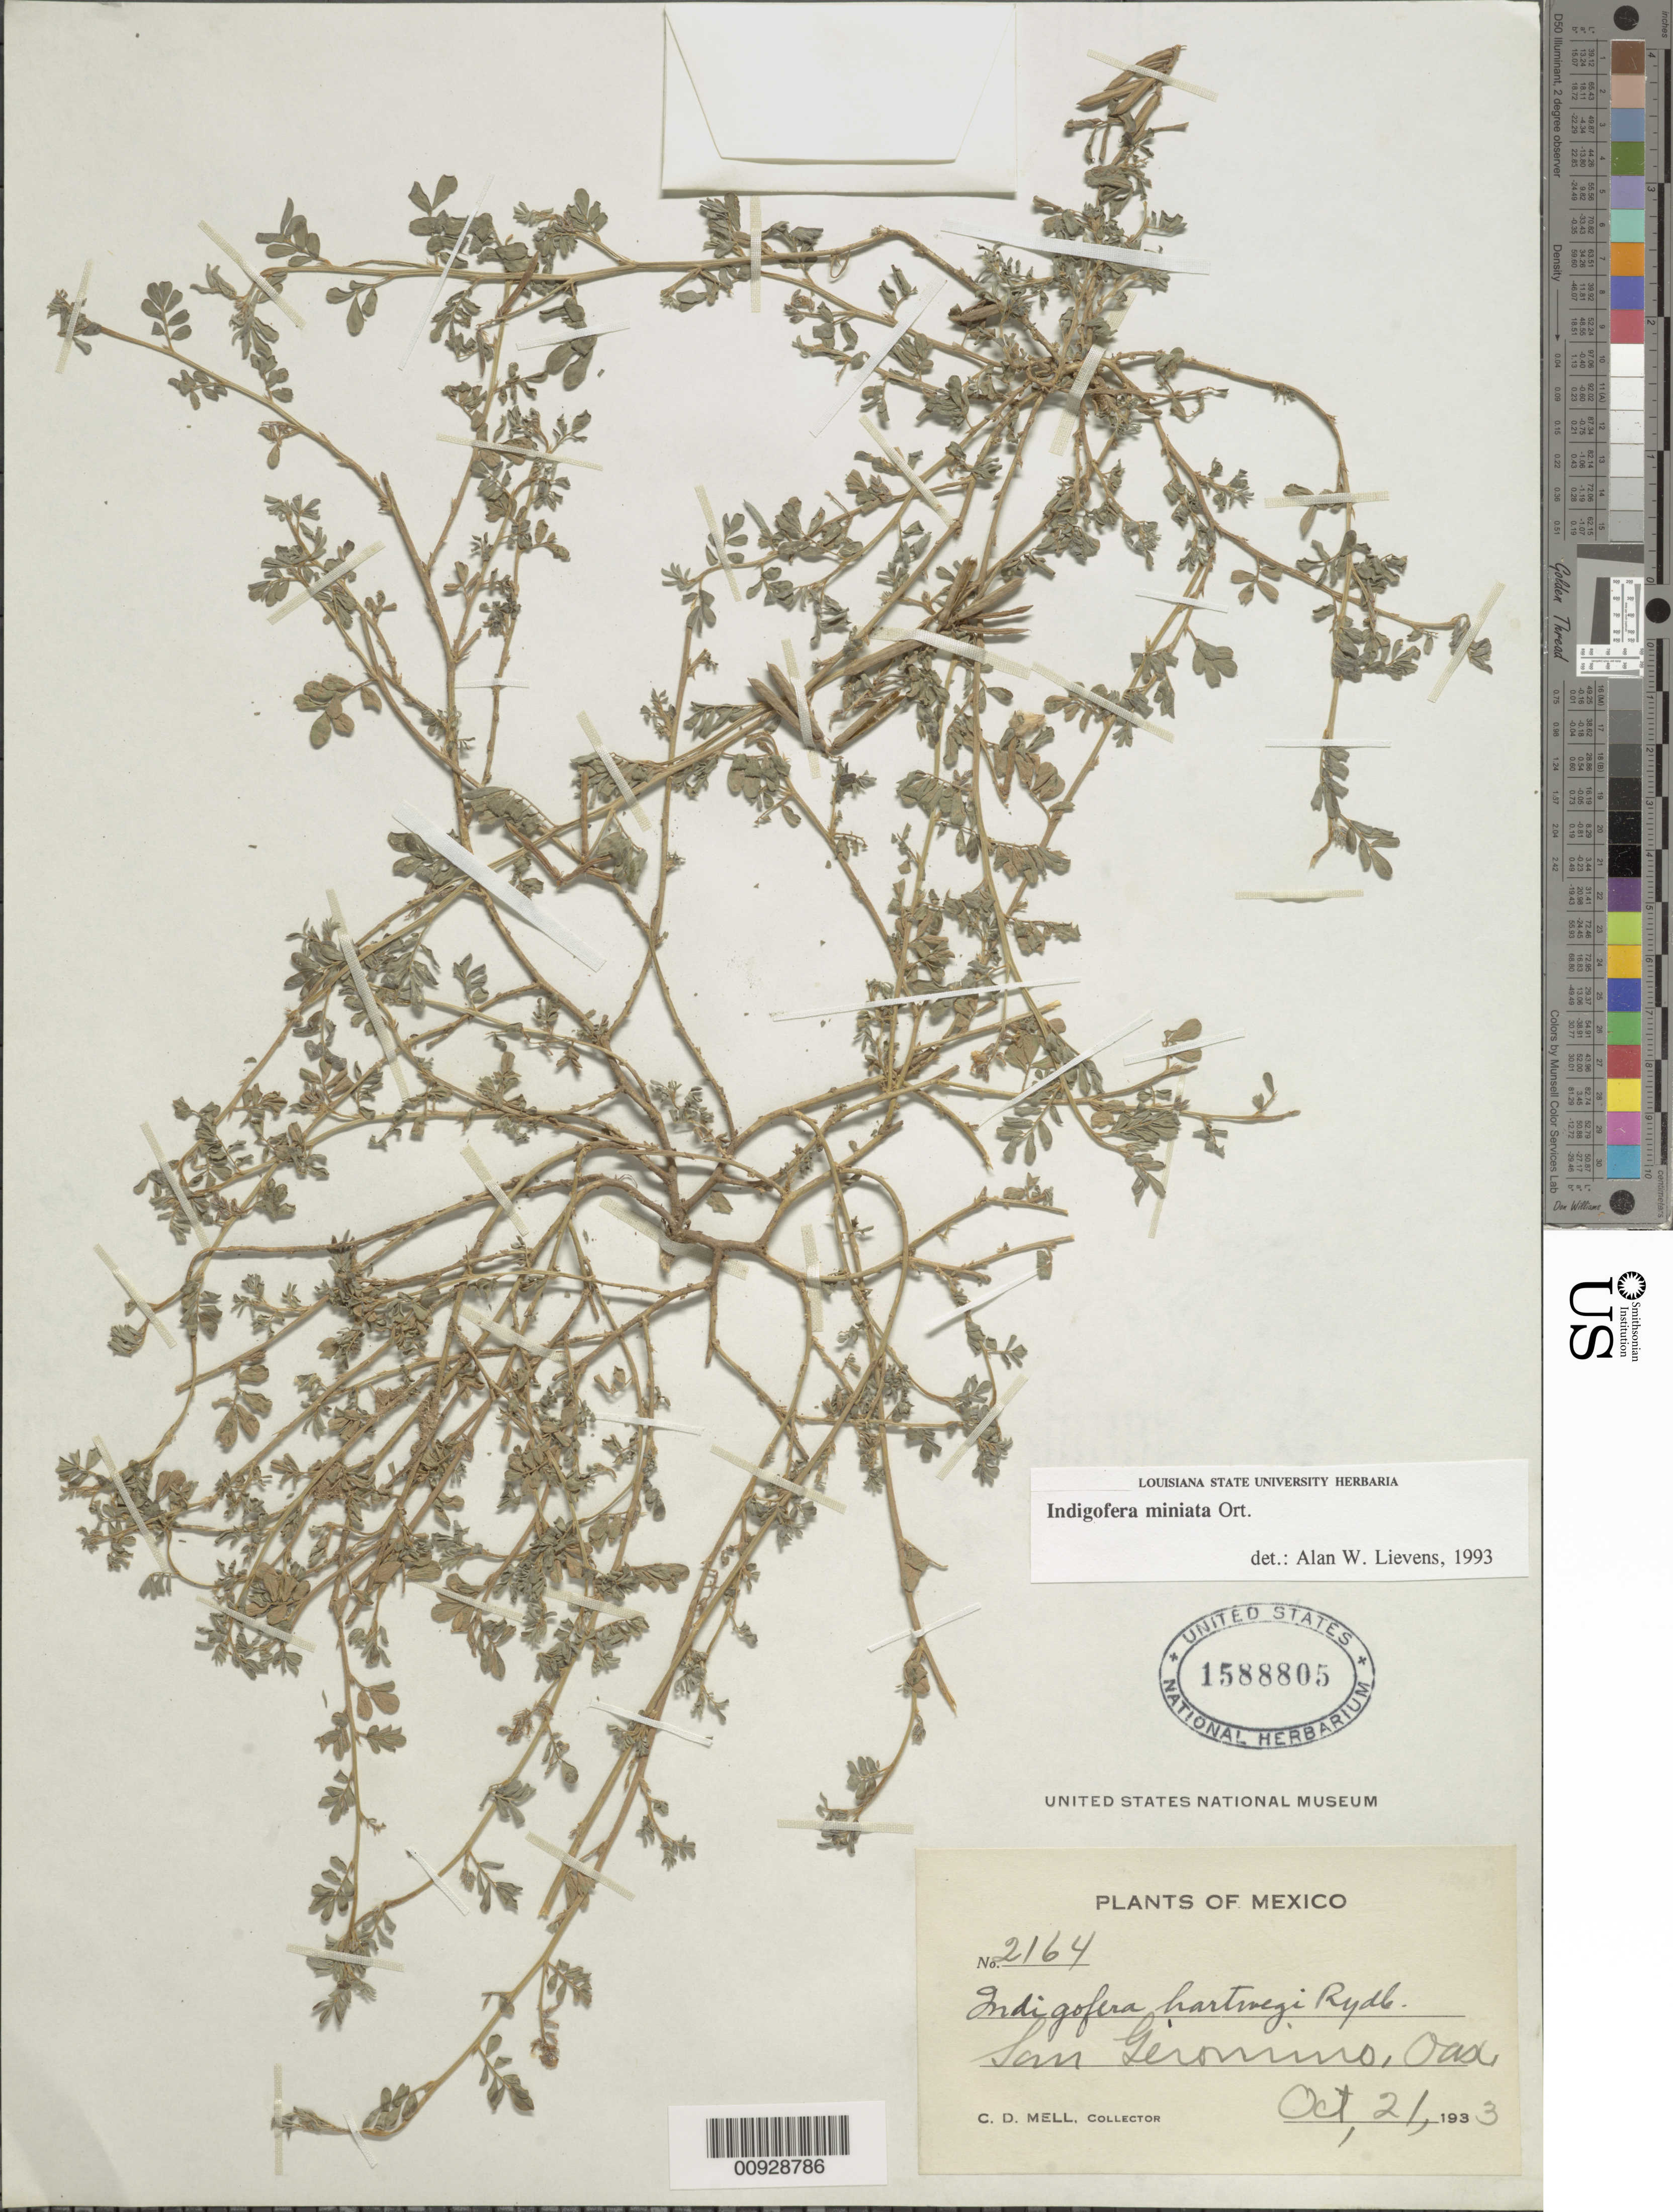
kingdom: Plantae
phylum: Tracheophyta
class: Magnoliopsida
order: Fabales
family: Fabaceae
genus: Indigofera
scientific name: Indigofera miniata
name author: Orteg.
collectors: C. D. Mell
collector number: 2164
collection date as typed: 21 Oct 1933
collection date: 1933-10-21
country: Mexico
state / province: Oaxaca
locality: San Geronimo, Oaxaca.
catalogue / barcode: US 1588805